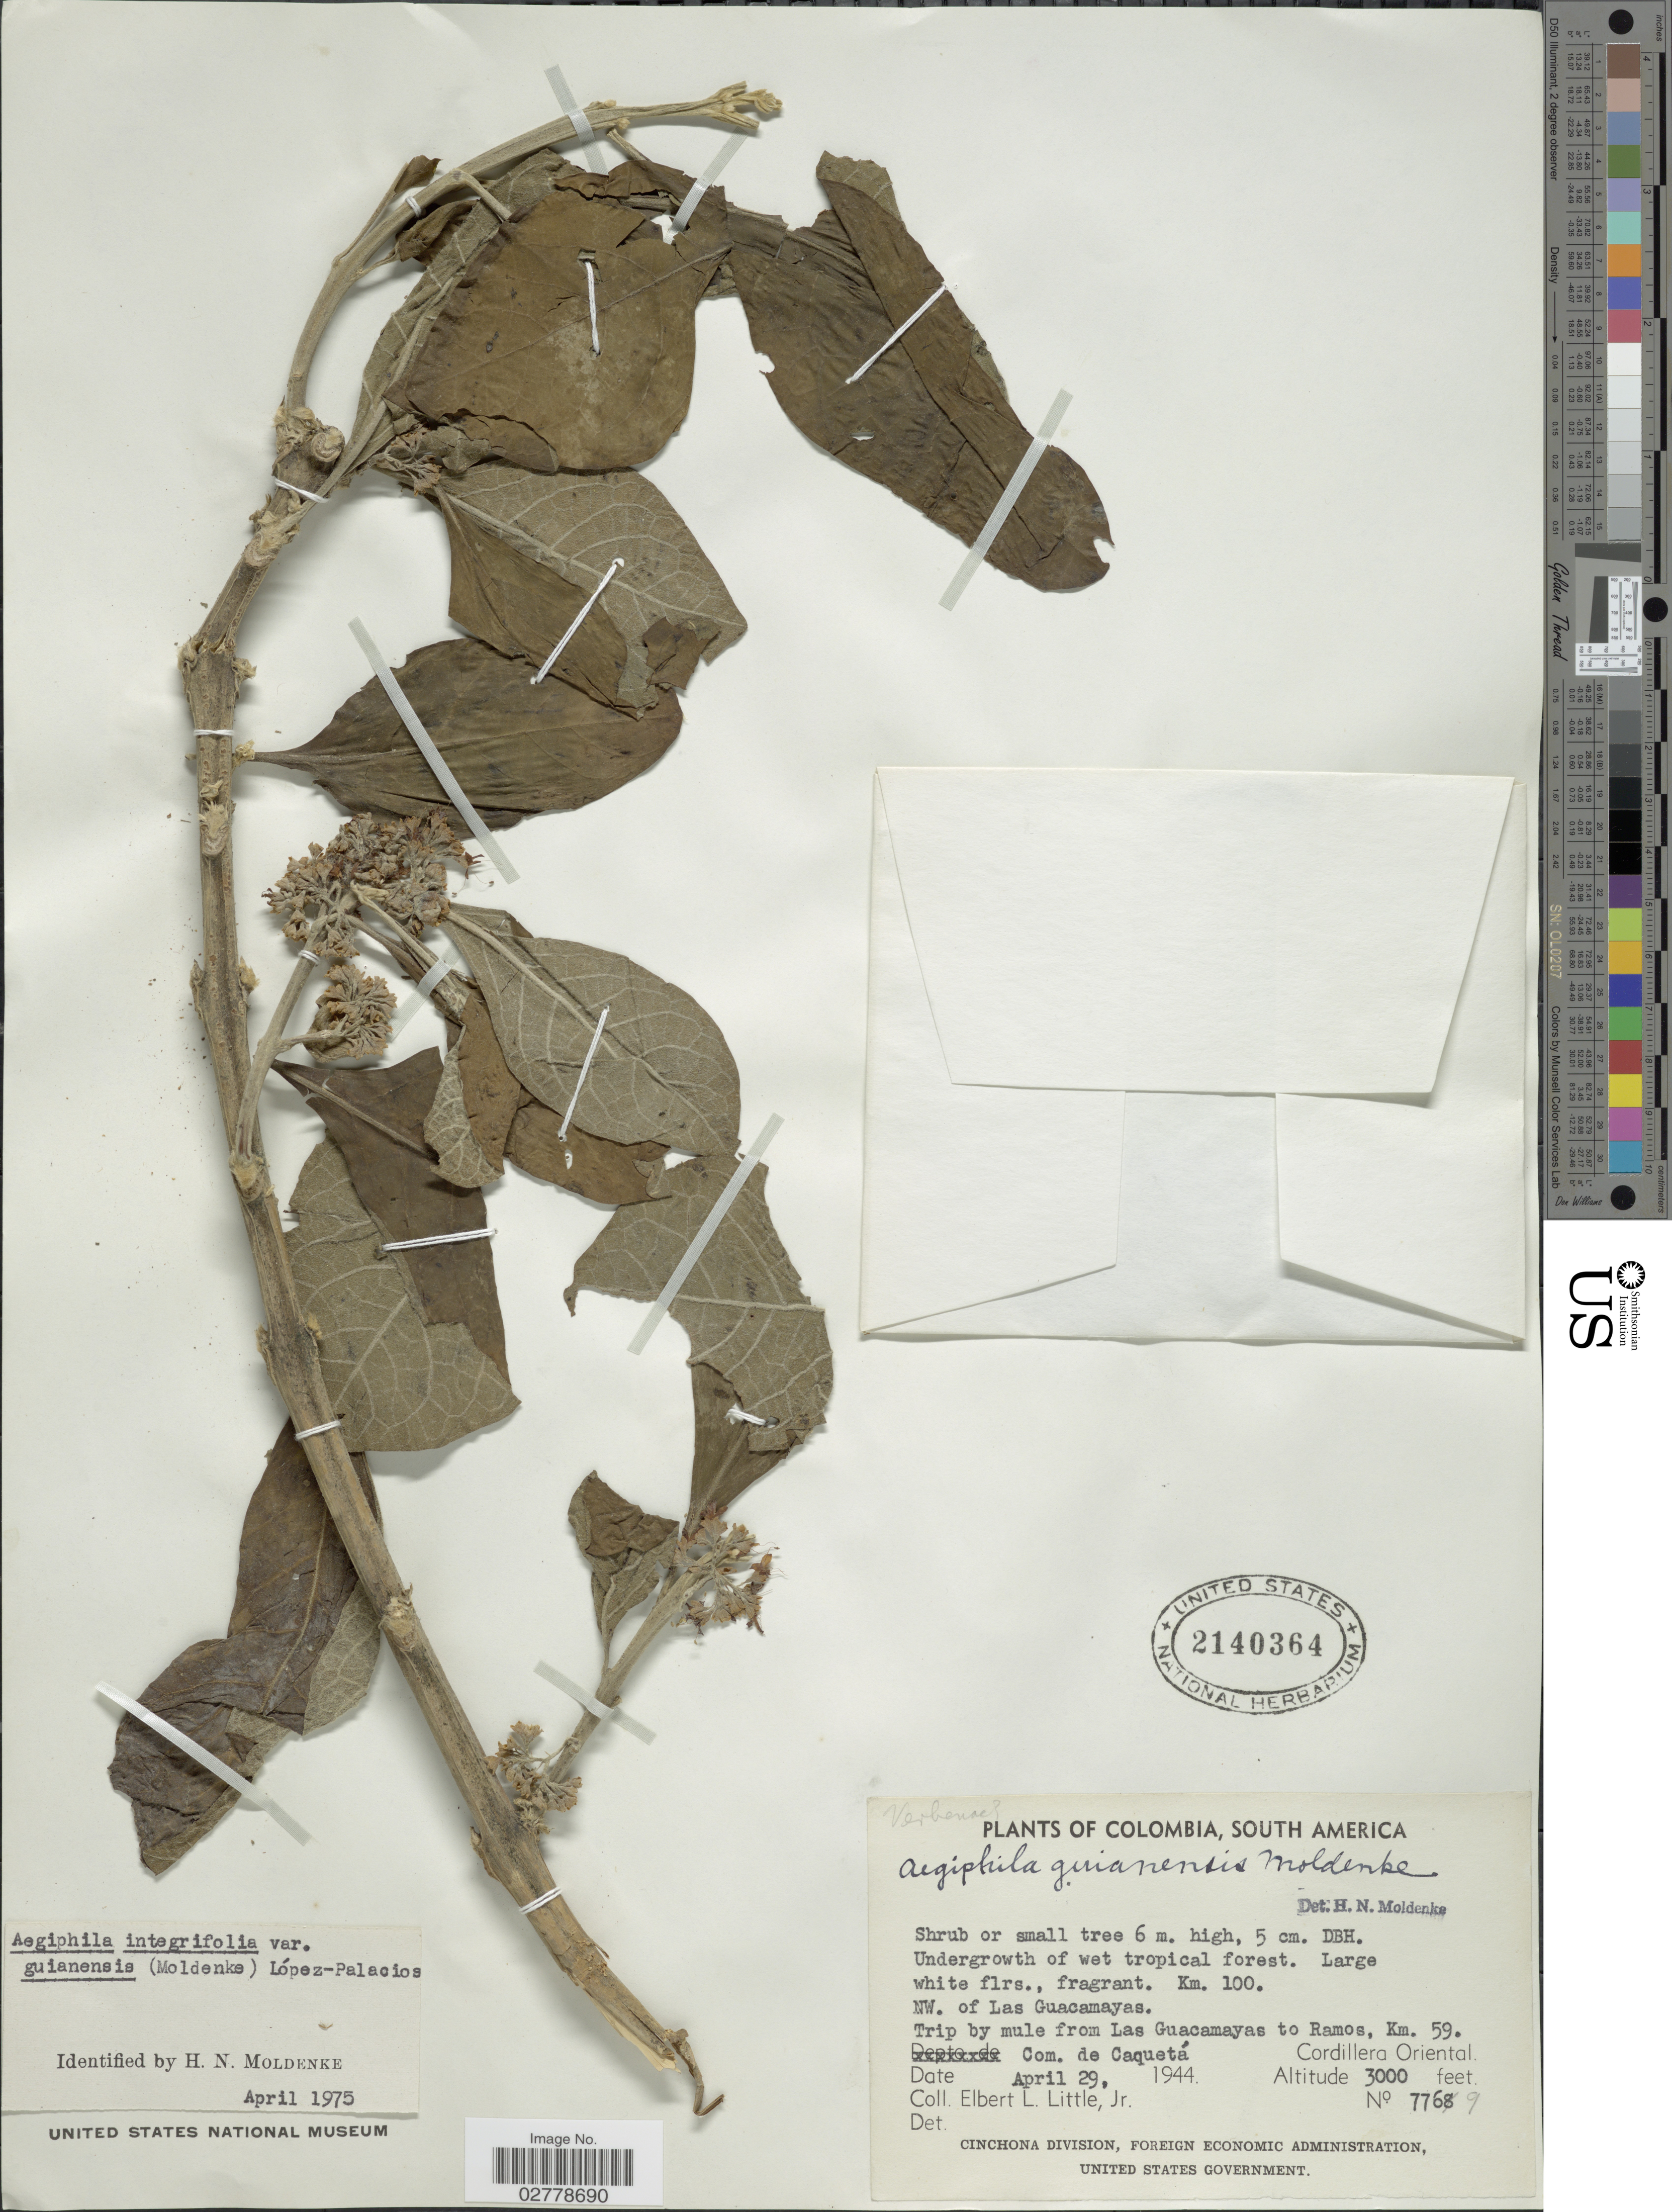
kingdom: Plantae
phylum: Tracheophyta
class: Magnoliopsida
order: Lamiales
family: Lamiaceae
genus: Aegiphila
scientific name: Aegiphila integrifolia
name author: (Jacq.) B.D. Jacks.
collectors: E. L. Little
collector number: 7769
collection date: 1944-04-29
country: Colombia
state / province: Caquetá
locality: Km. 100. NW. of Las Guacamayas. Trip by mule from Las Guacamayas to Ramos, Km. 59. Com. de Caquetá. Cordillera Oriental.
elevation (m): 914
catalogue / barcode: US 2140364